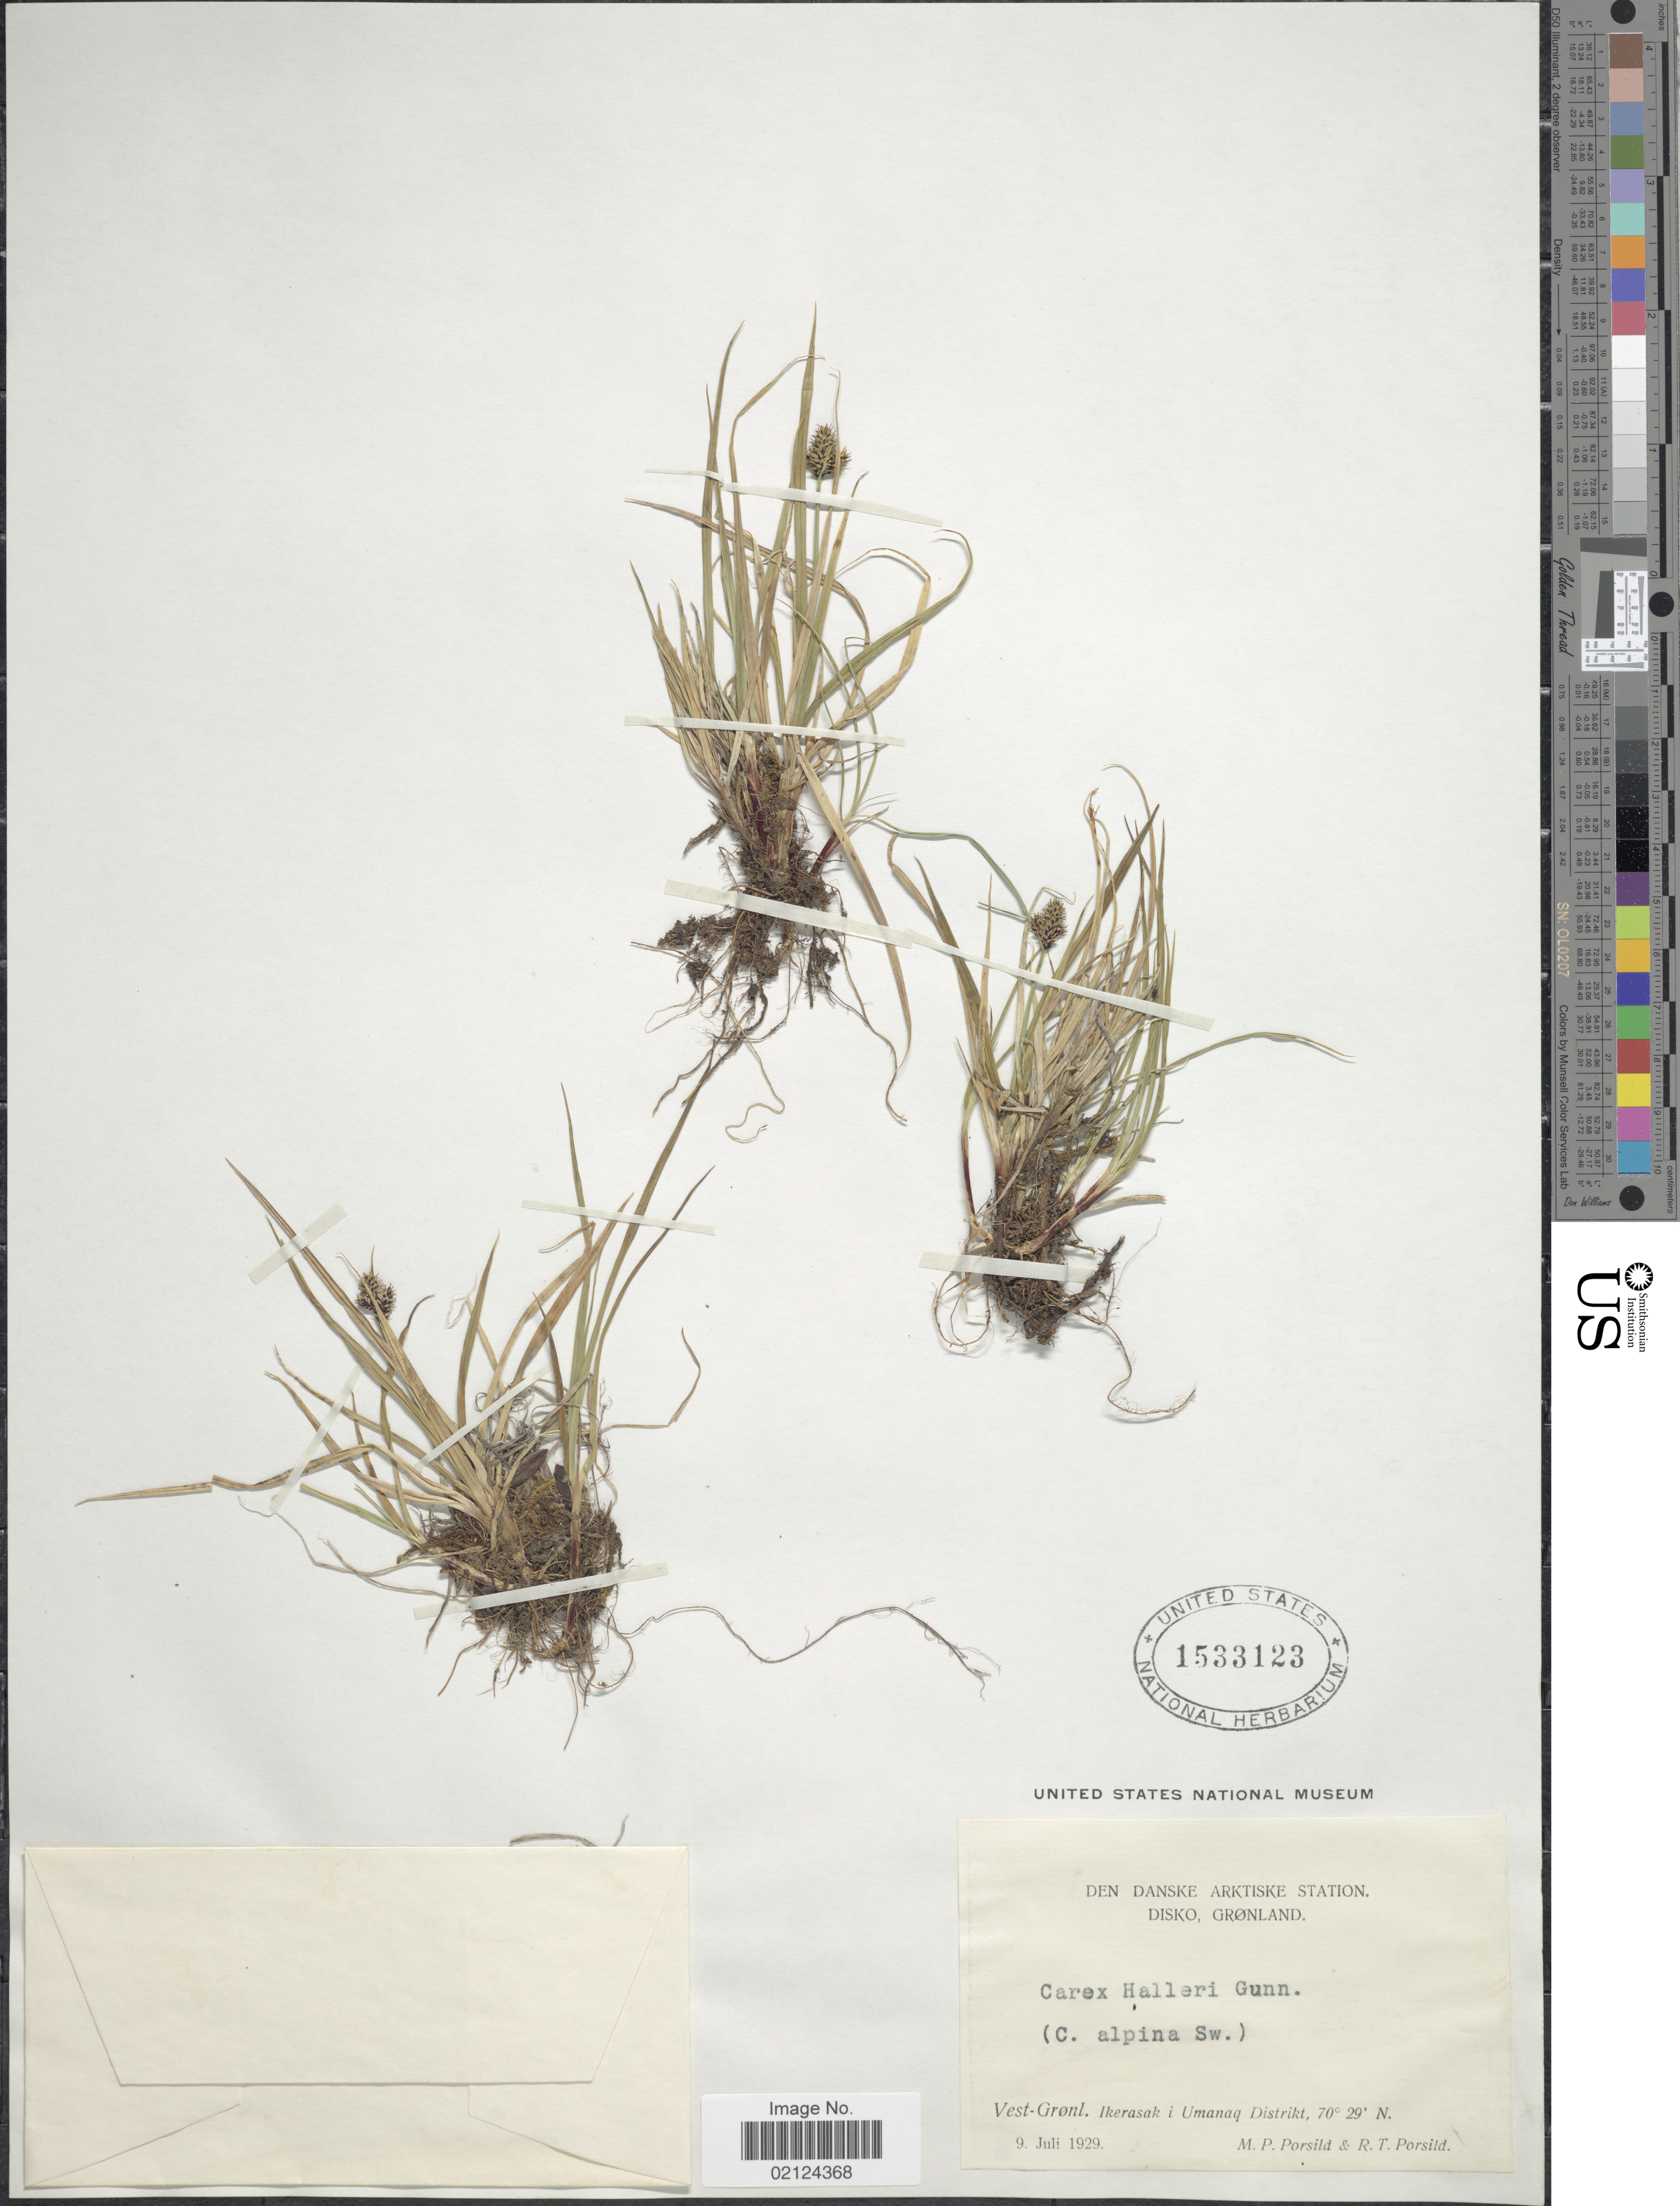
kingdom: Plantae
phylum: Tracheophyta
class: Liliopsida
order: Poales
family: Cyperaceae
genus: Carex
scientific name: Carex media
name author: R. Br.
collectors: M. P. Porsild & R. T. Porsild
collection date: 1929-07-09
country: Greenland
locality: Vest-Grønl. Ikerasak Umanaq Distrikt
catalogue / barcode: US 1533123